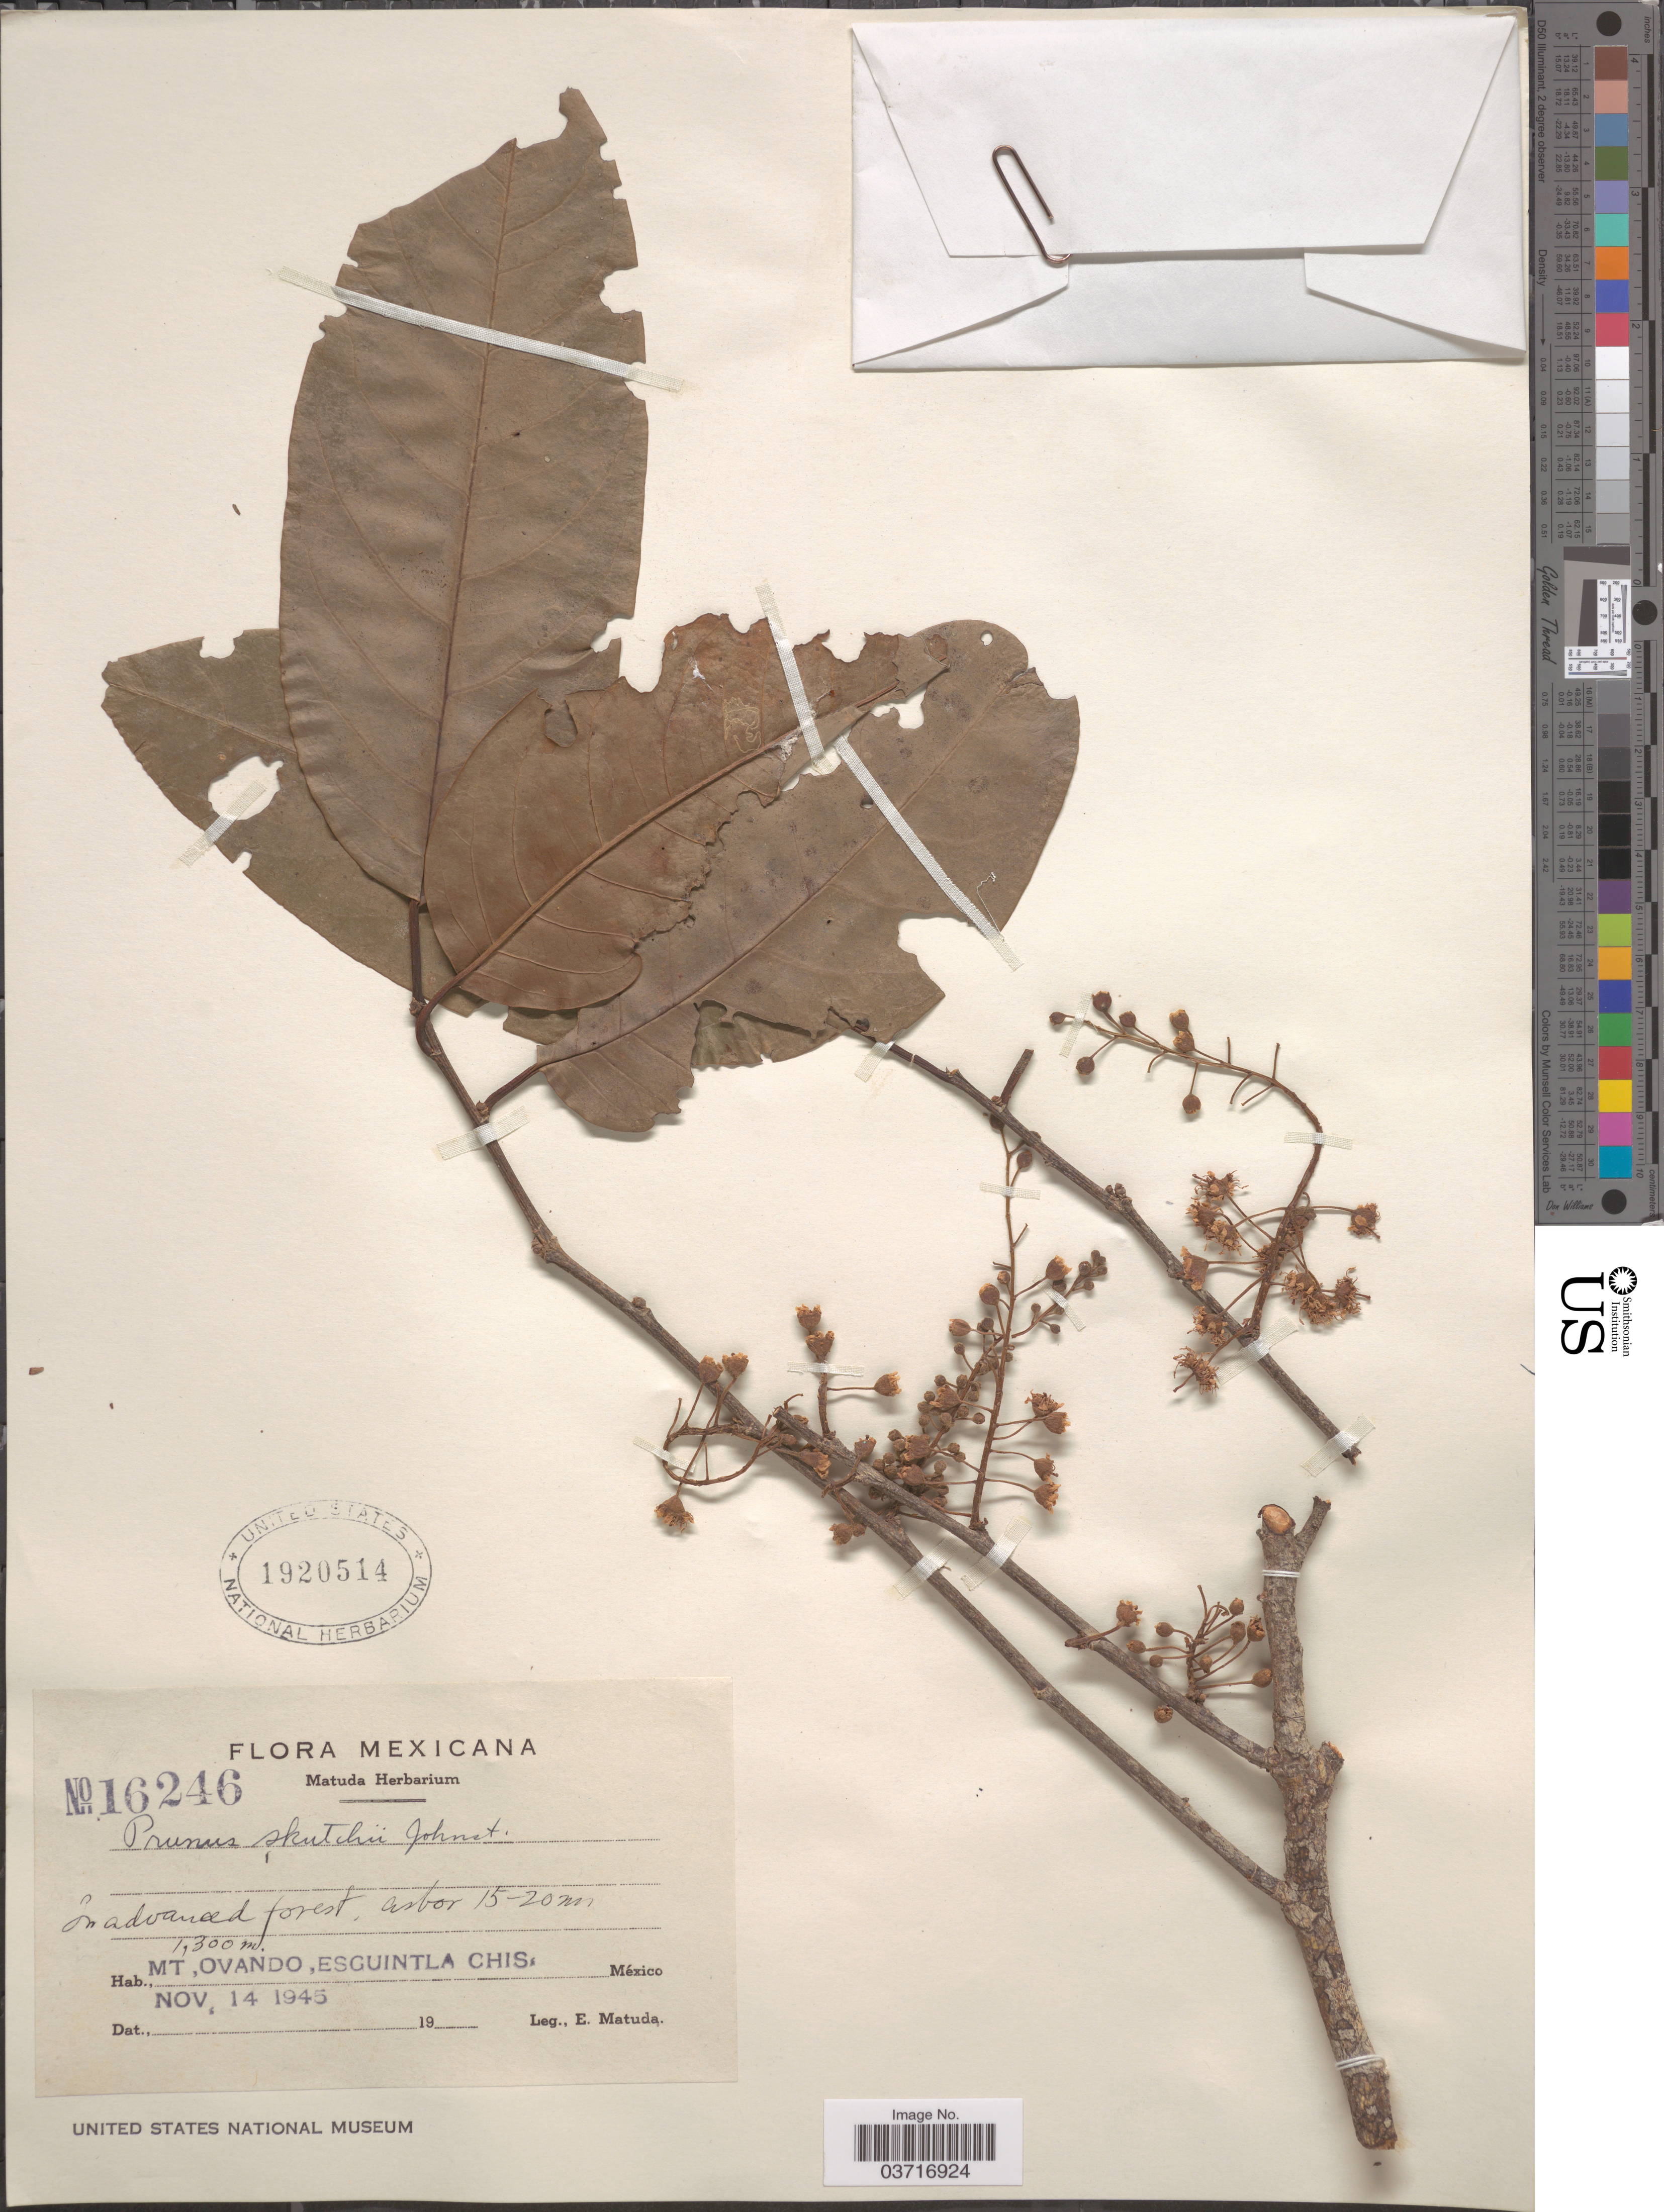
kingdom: Plantae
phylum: Tracheophyta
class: Magnoliopsida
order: Rosales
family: Rosaceae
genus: Prunus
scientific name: Prunus skutchii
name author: I.M. Johnst.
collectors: E. Matuda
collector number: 16246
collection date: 1945-11-14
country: Mexico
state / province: Chiapas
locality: Mt, Ovando, Escuintla Chis.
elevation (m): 1300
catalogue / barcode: US 1920514